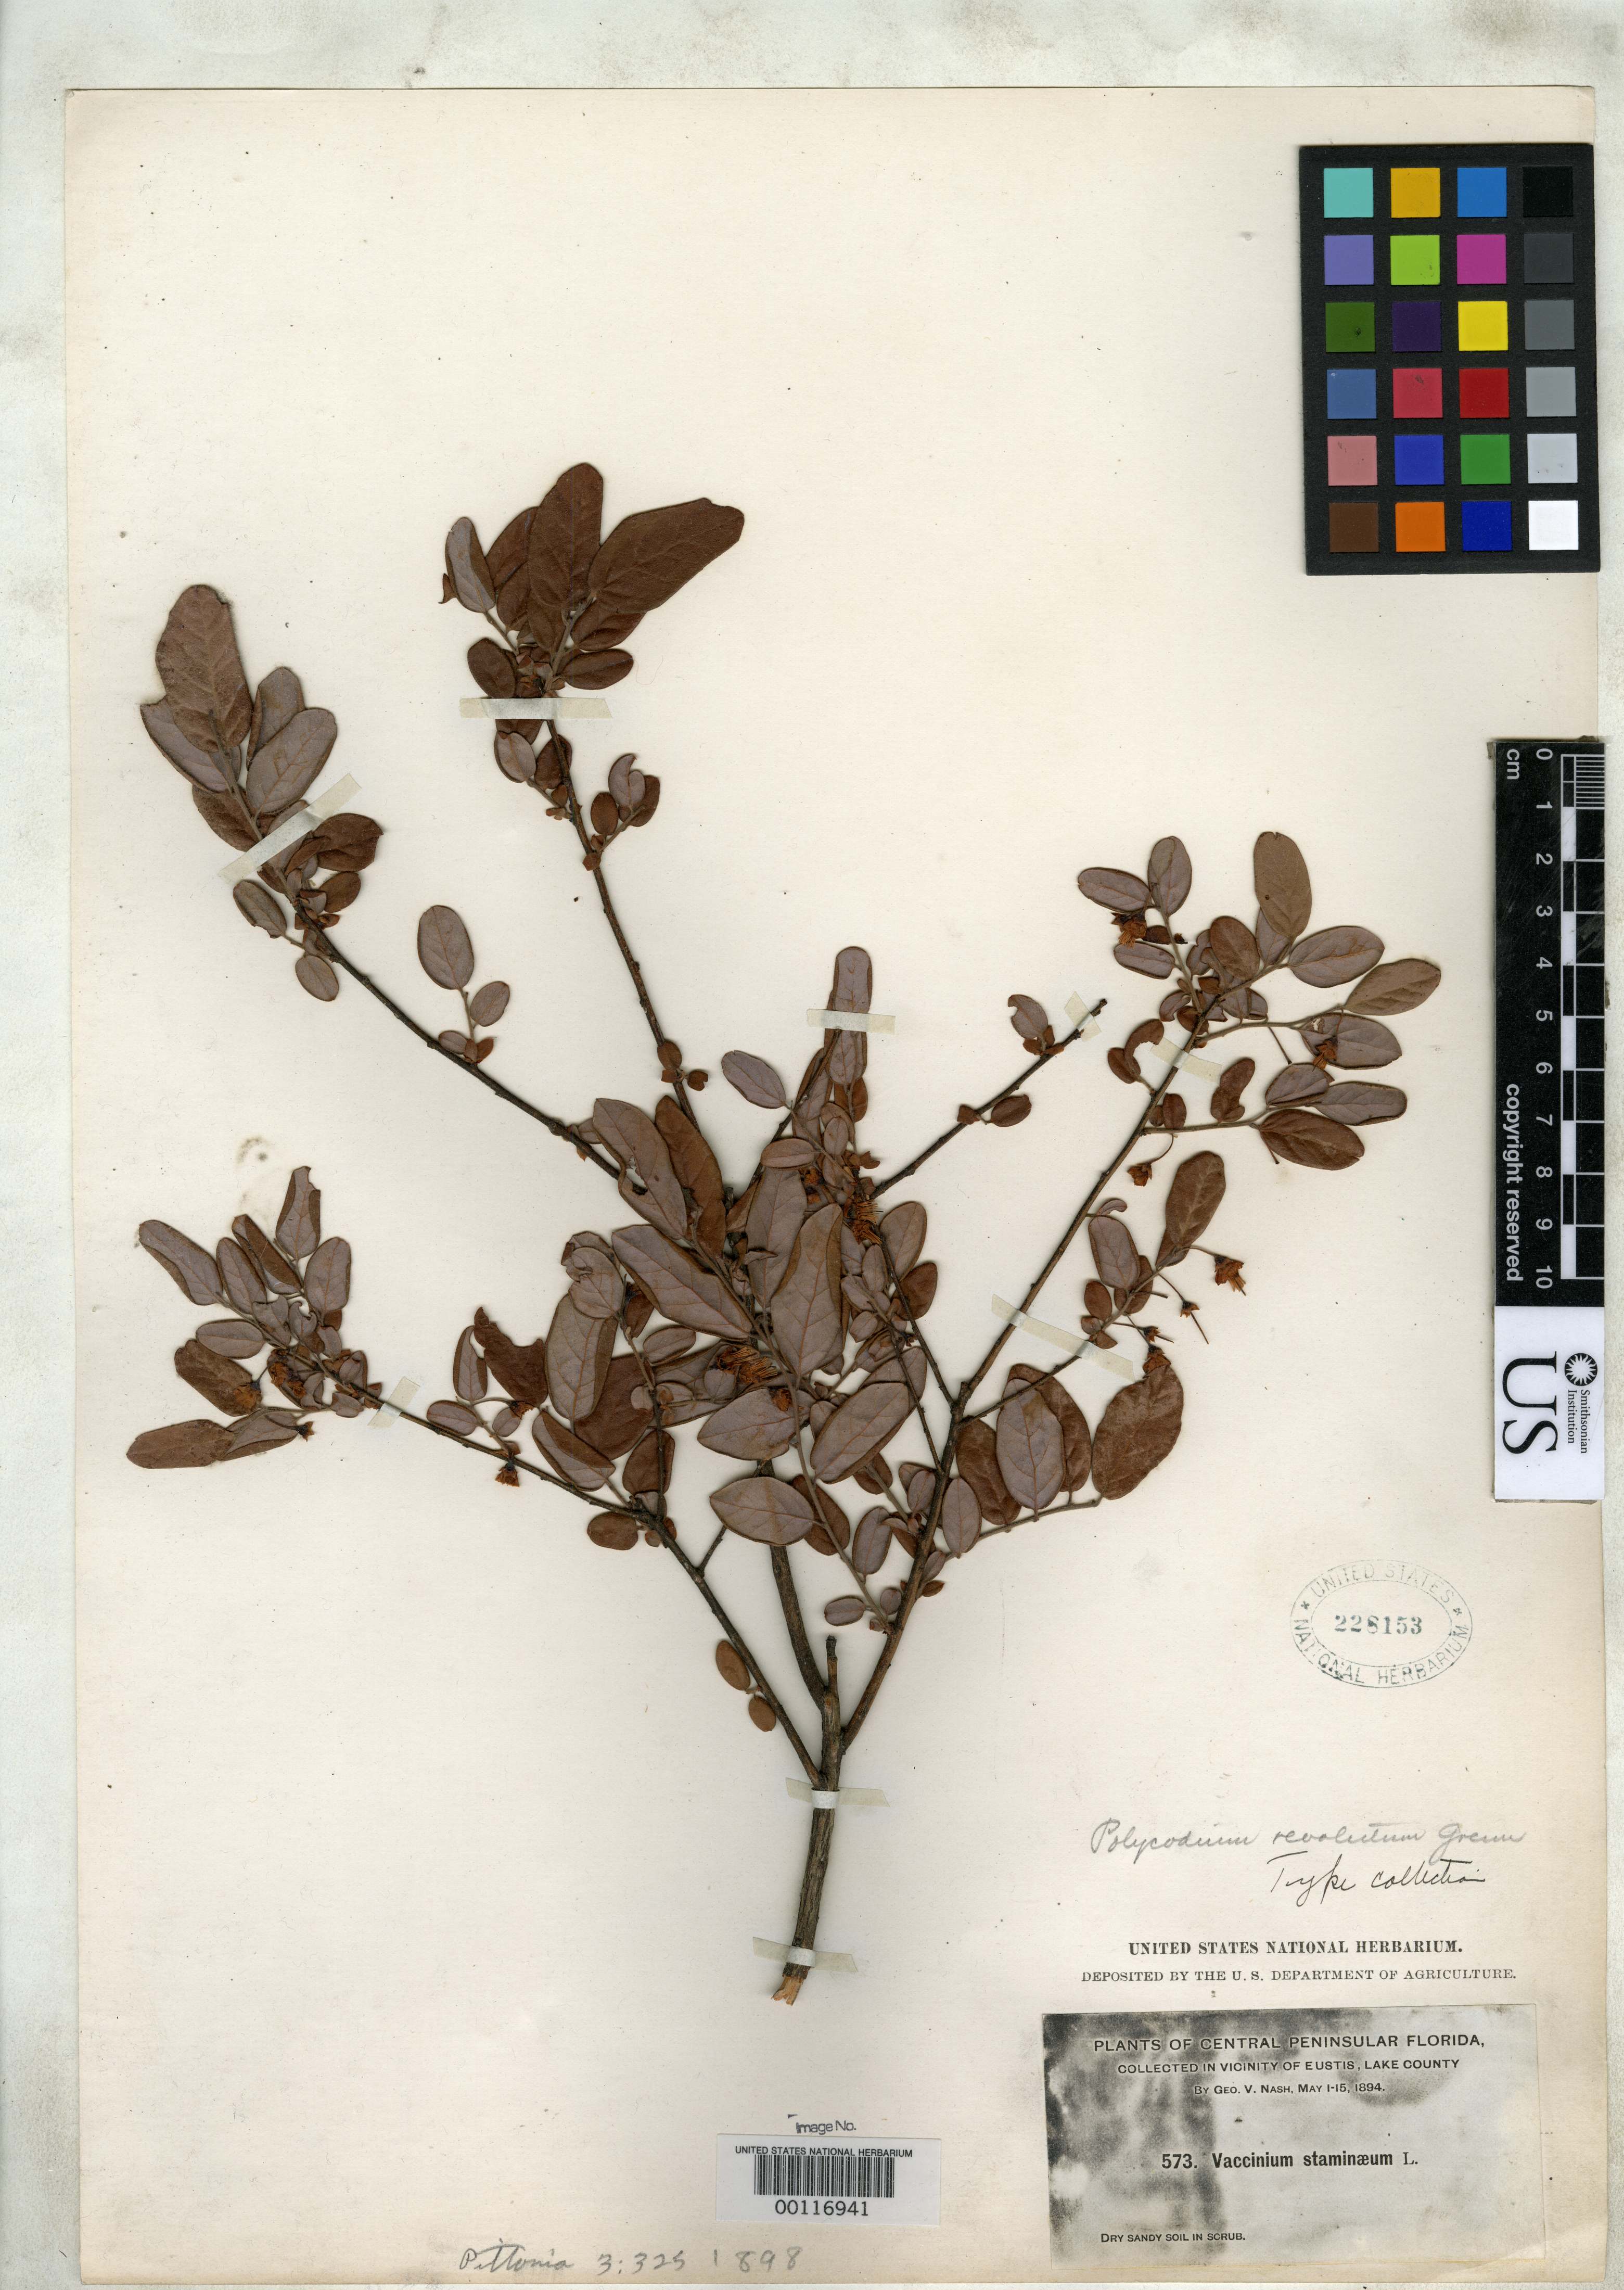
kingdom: Plantae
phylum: Tracheophyta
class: Magnoliopsida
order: Ericales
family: Ericaceae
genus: Vaccinium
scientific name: Vaccinium revolutum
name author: Greene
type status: Possible Isotype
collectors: G. V. Nash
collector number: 573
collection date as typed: May 1894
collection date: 1894-05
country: United States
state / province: Florida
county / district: Lake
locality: Eustis.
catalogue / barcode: US 228153